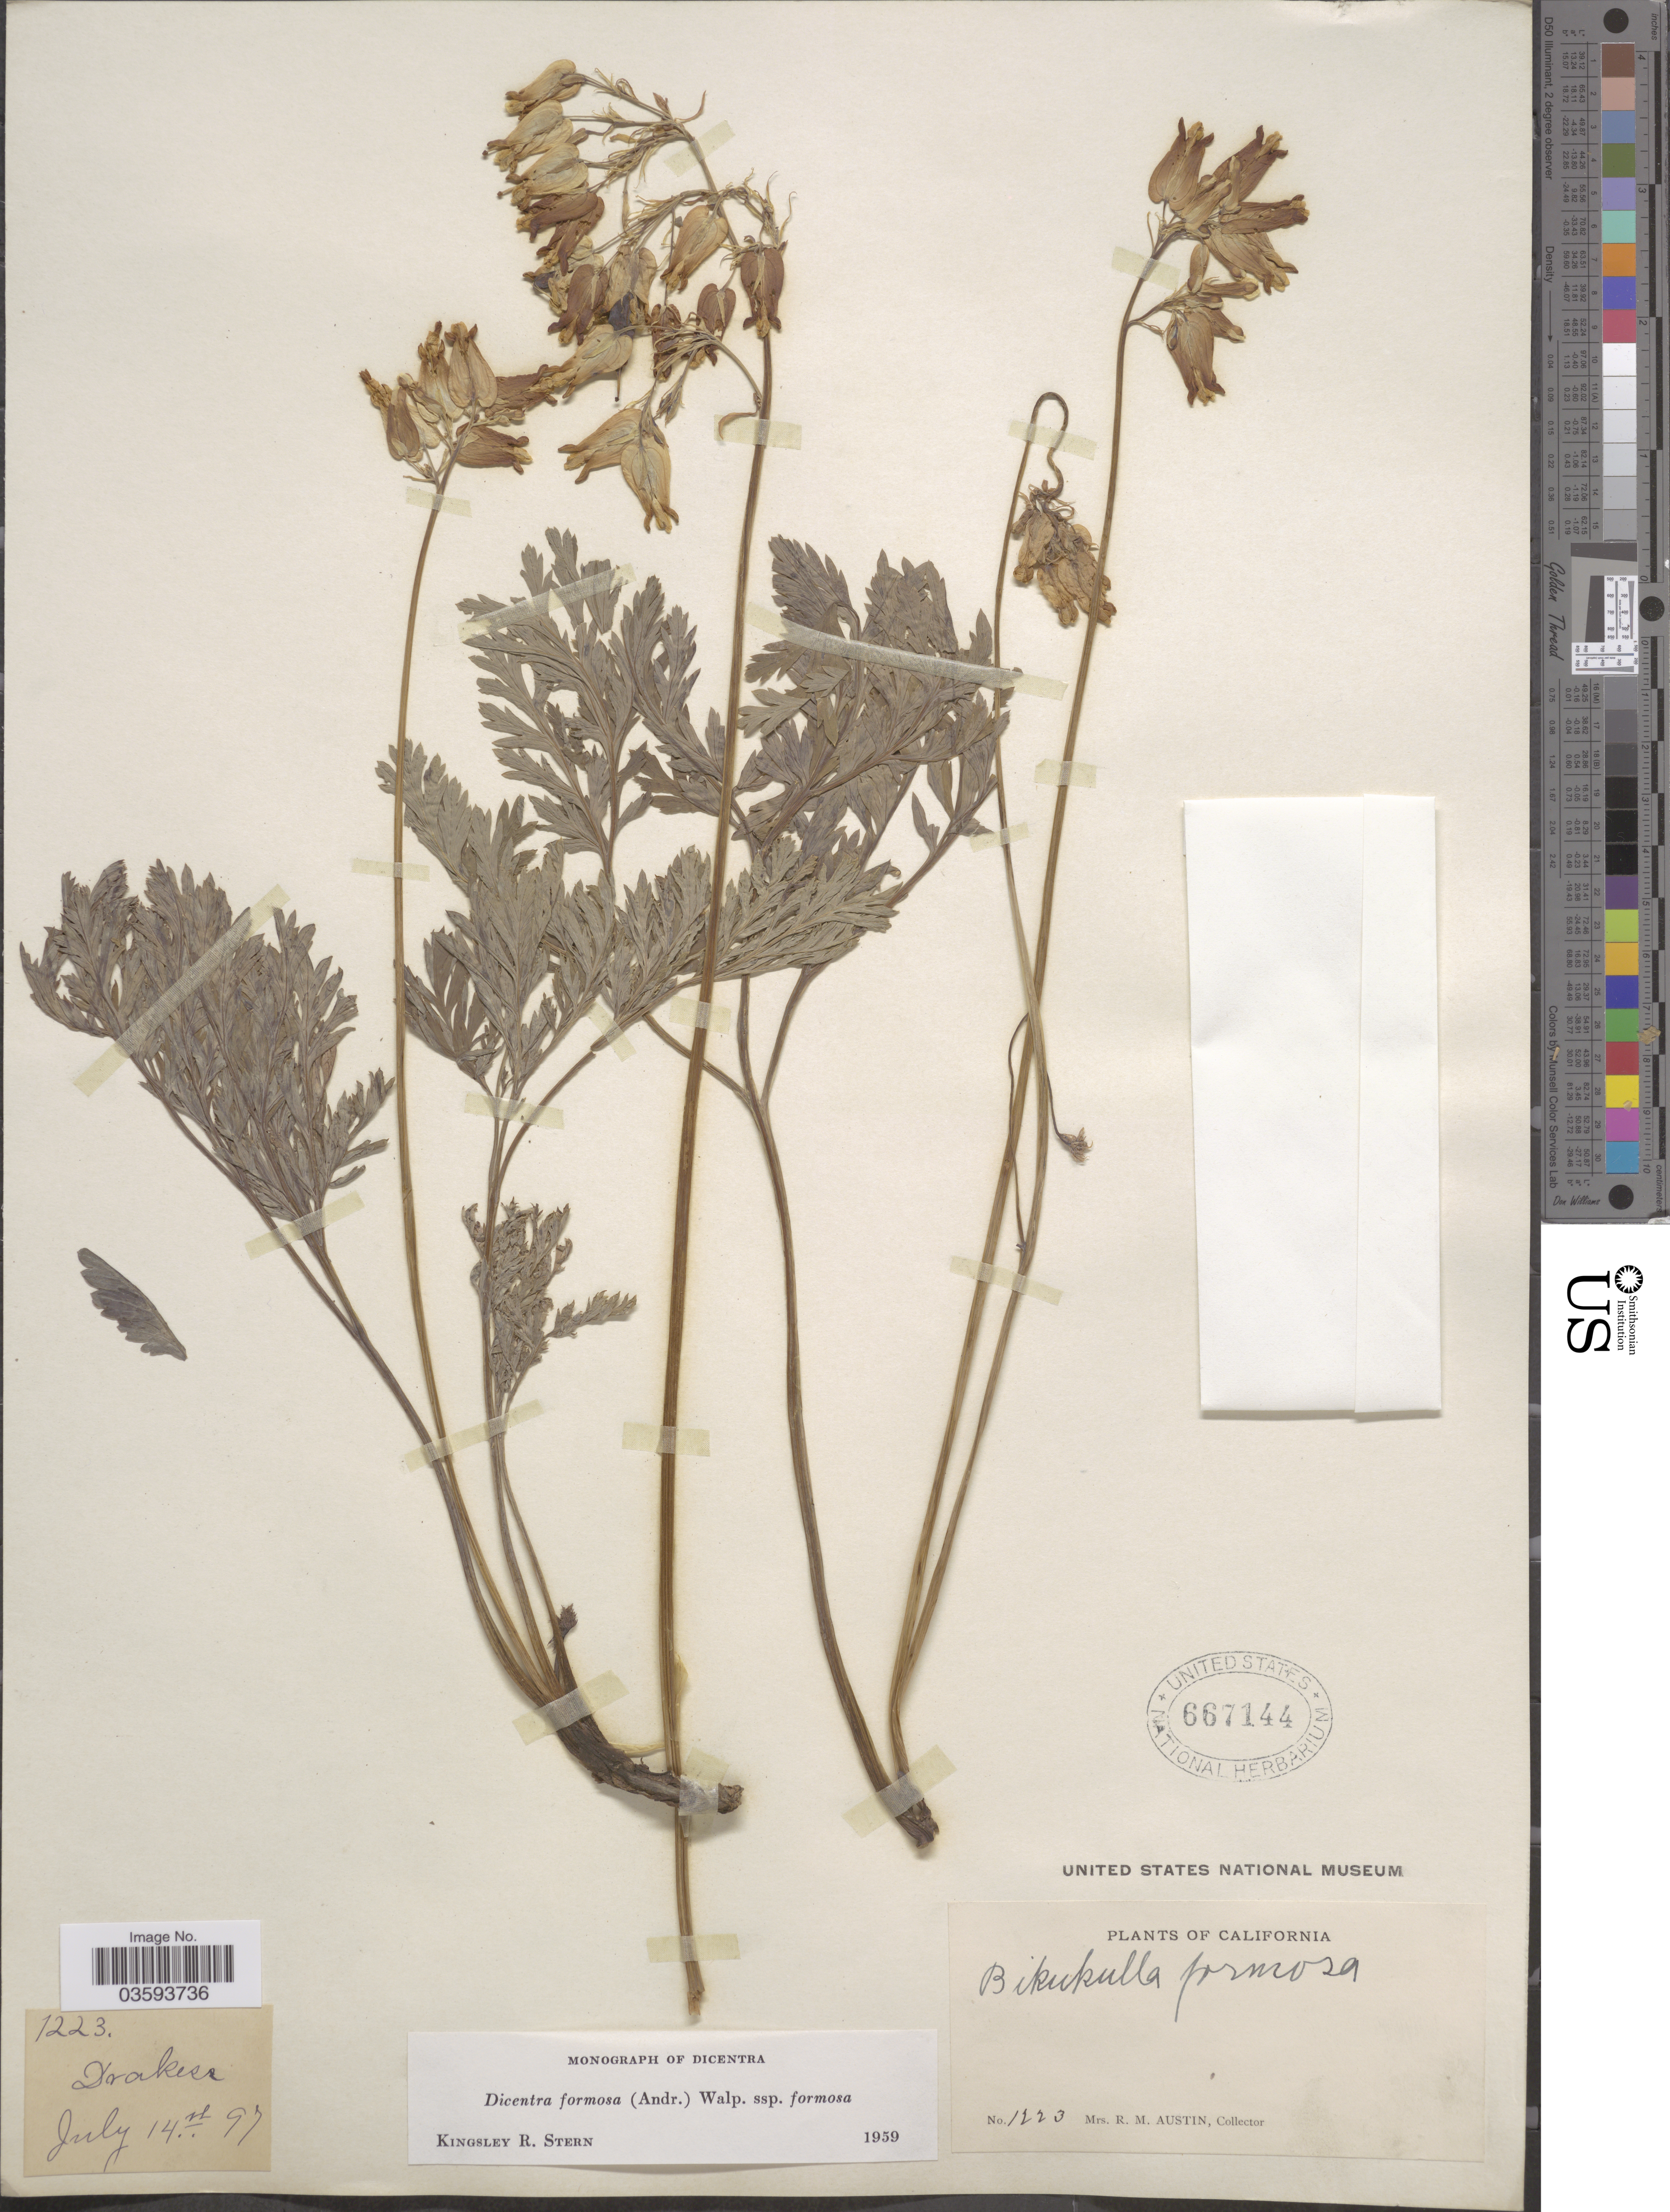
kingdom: Plantae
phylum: Tracheophyta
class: Magnoliopsida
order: Ranunculales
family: Papaveraceae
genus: Dicentra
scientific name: Dicentra formosa subsp. formosa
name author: (Haw.) Walp.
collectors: R. Austin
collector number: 1223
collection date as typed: Transcribed d/m/y: 14/7/97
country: United States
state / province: California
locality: Drakes.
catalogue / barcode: US 667144